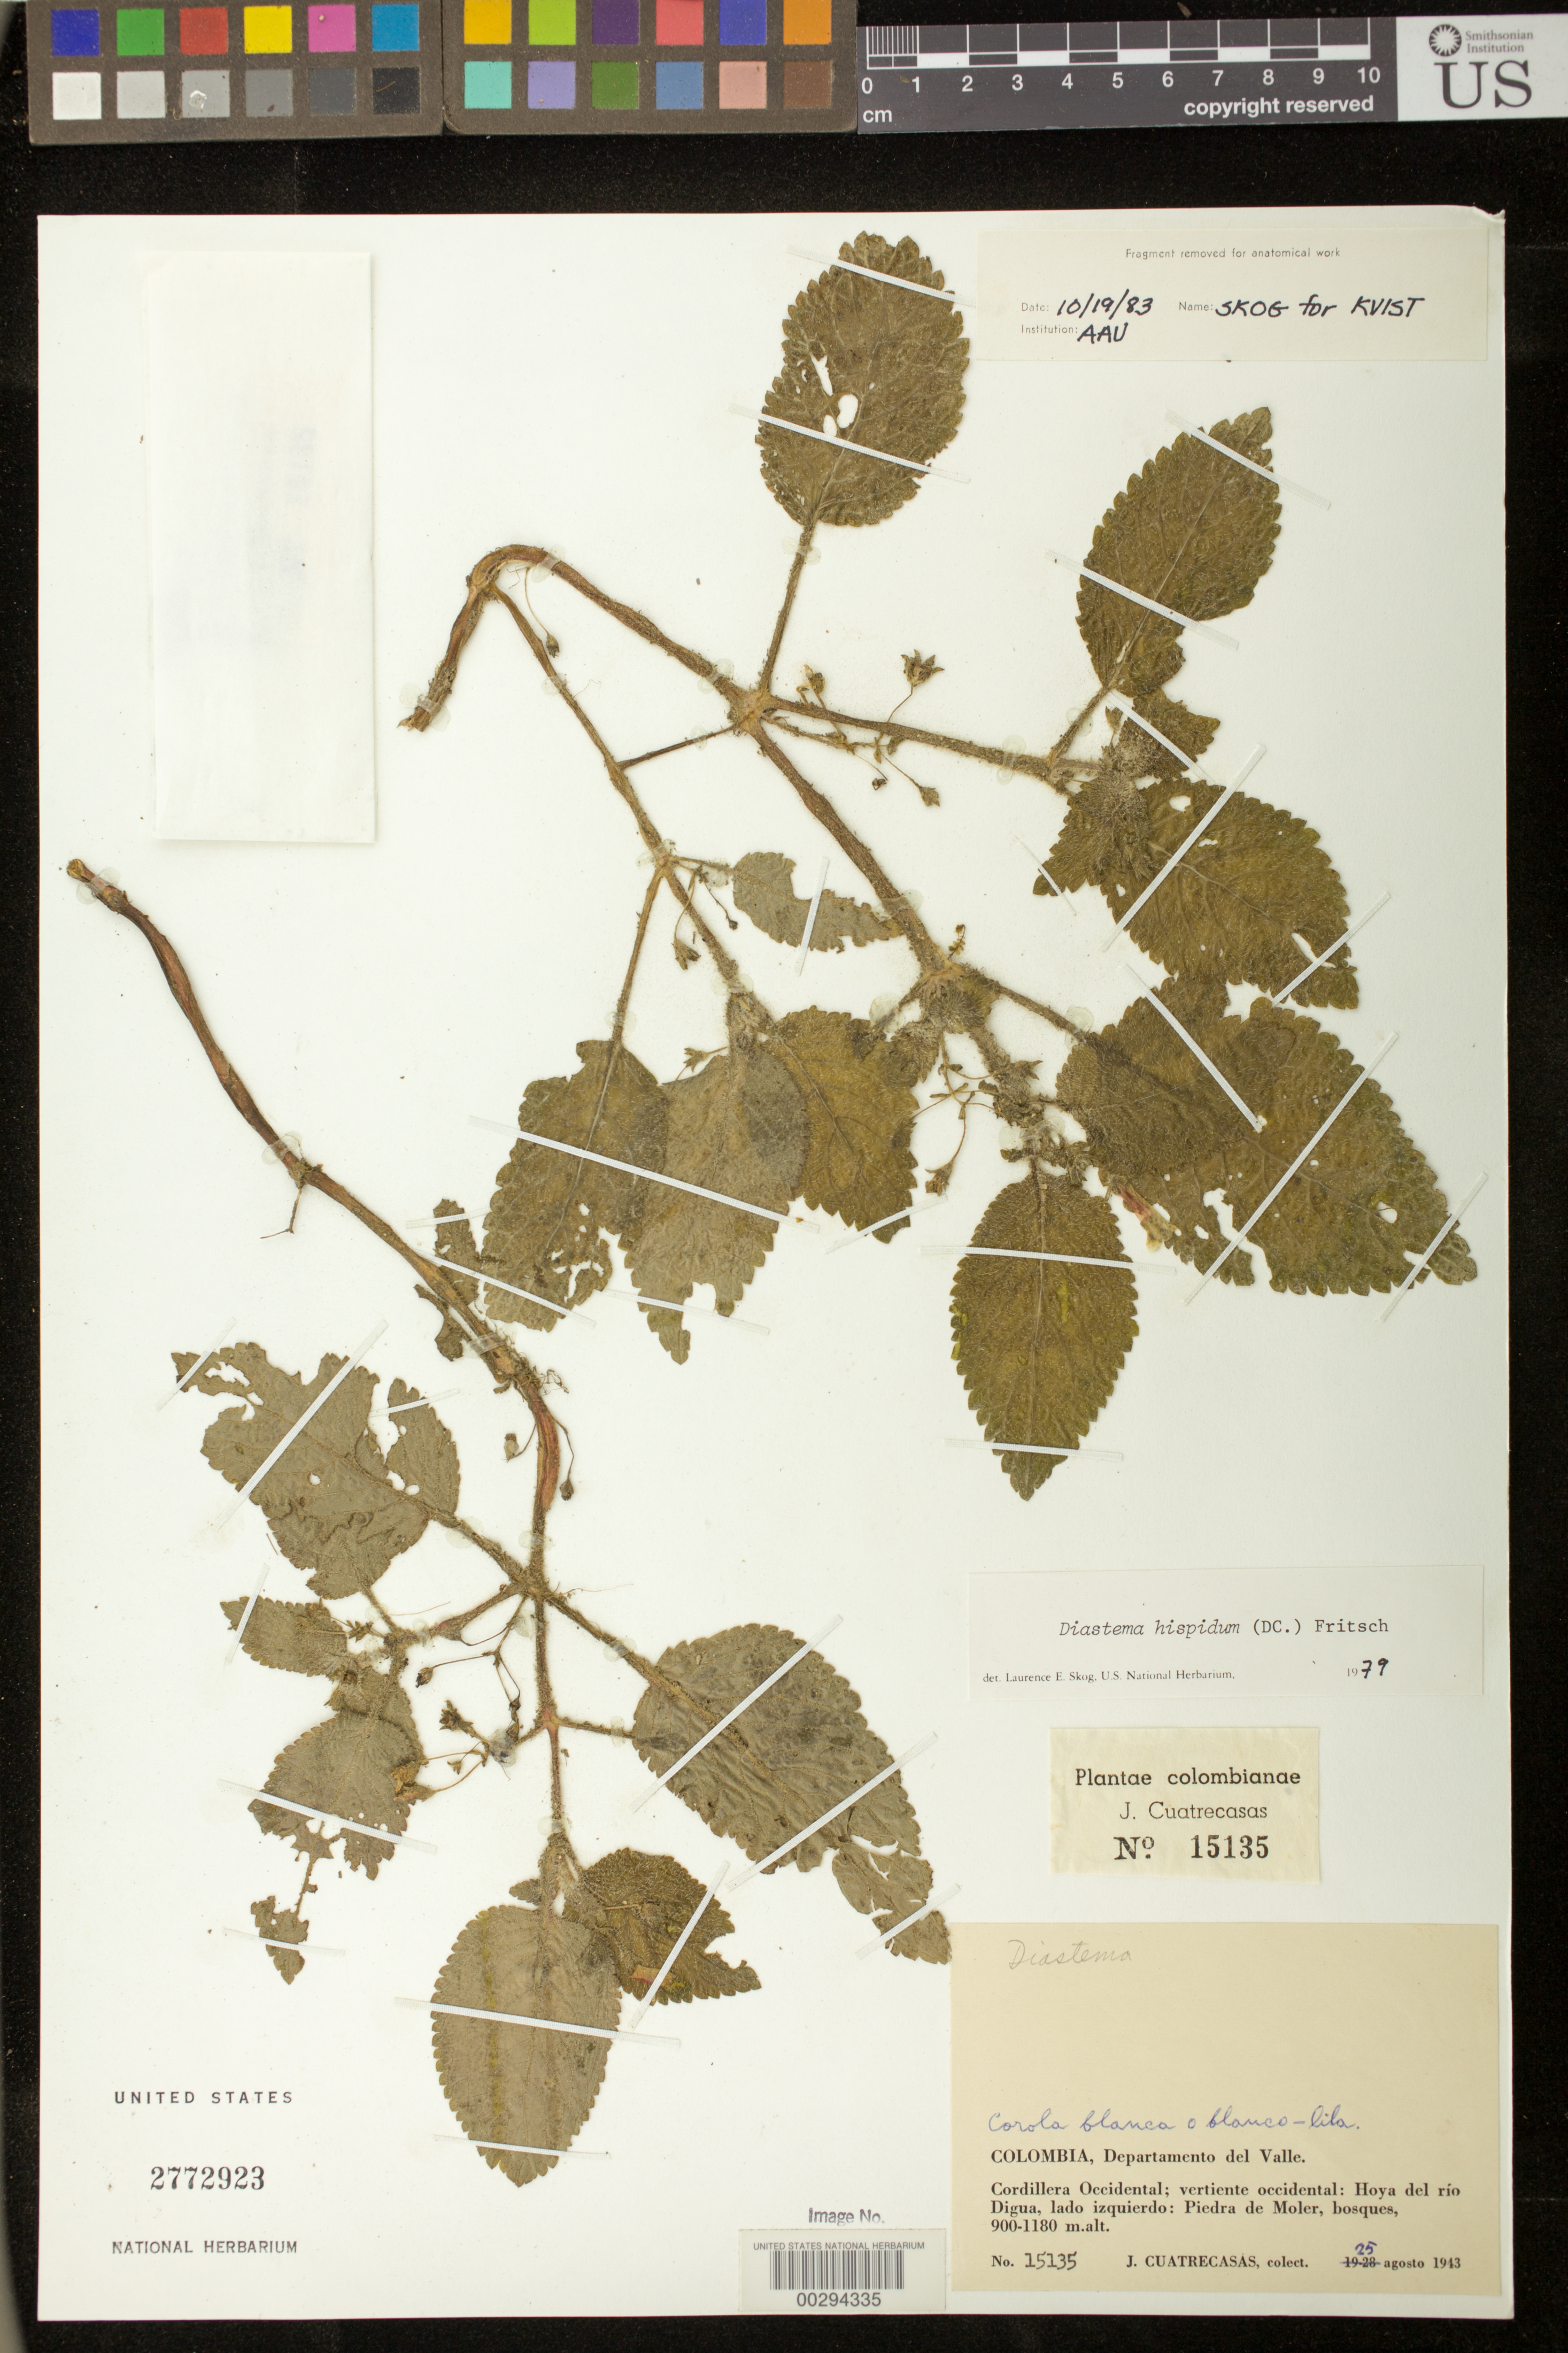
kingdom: Plantae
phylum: Tracheophyta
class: Magnoliopsida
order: Lamiales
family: Gesneriaceae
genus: Diastema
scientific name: Diastema hispidum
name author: (DC.) Fritsch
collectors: J. Cuatrecasas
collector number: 15135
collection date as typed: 25 Aug 1943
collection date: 1943-08-25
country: Colombia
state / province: Valle del Cauca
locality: Cordillera Occidental, western slope, valley of Rio Digua, left bank, Piedra De Moler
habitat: Forest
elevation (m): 900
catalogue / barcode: US 2772923